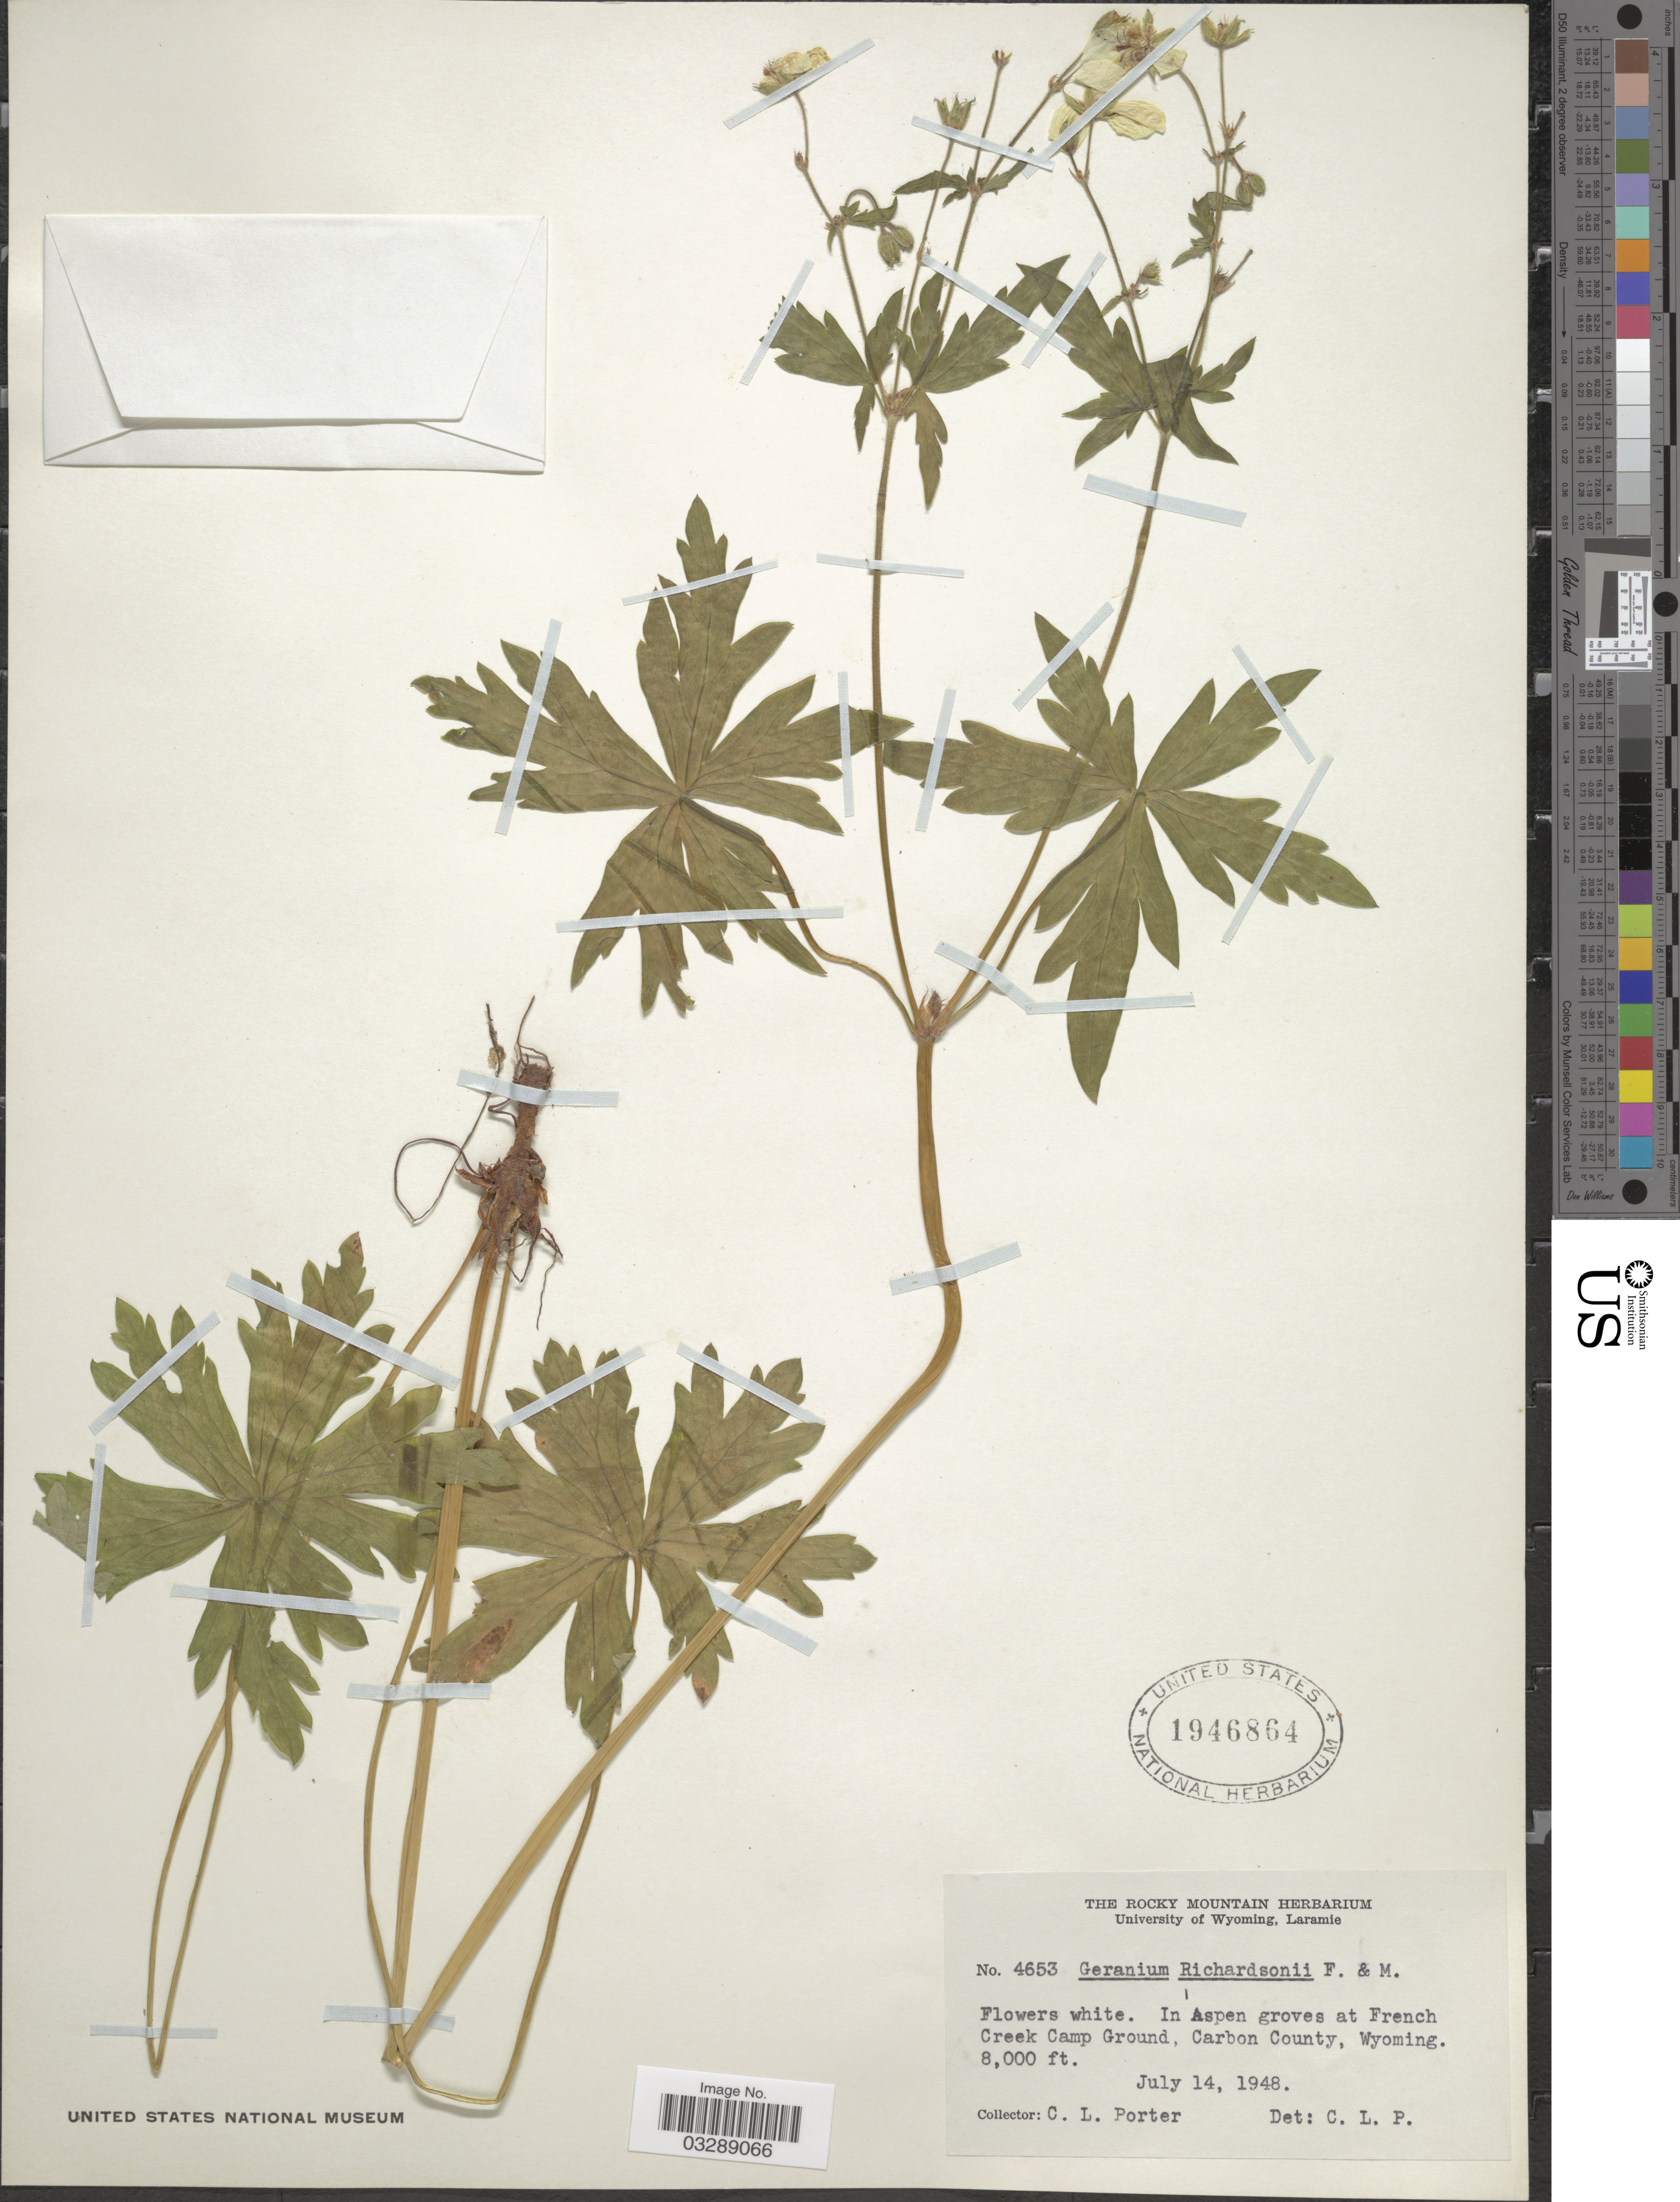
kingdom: Plantae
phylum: Tracheophyta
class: Magnoliopsida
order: Geraniales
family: Geraniaceae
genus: Geranium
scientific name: Geranium richardsonii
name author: Fisch. & Trautv.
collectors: C. L. Porter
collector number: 4653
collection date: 1948-07-14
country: United States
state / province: Wyoming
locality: In Aspen groves at French Creek Camp Ground, Carbon County.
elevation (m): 2438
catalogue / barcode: US 1946864